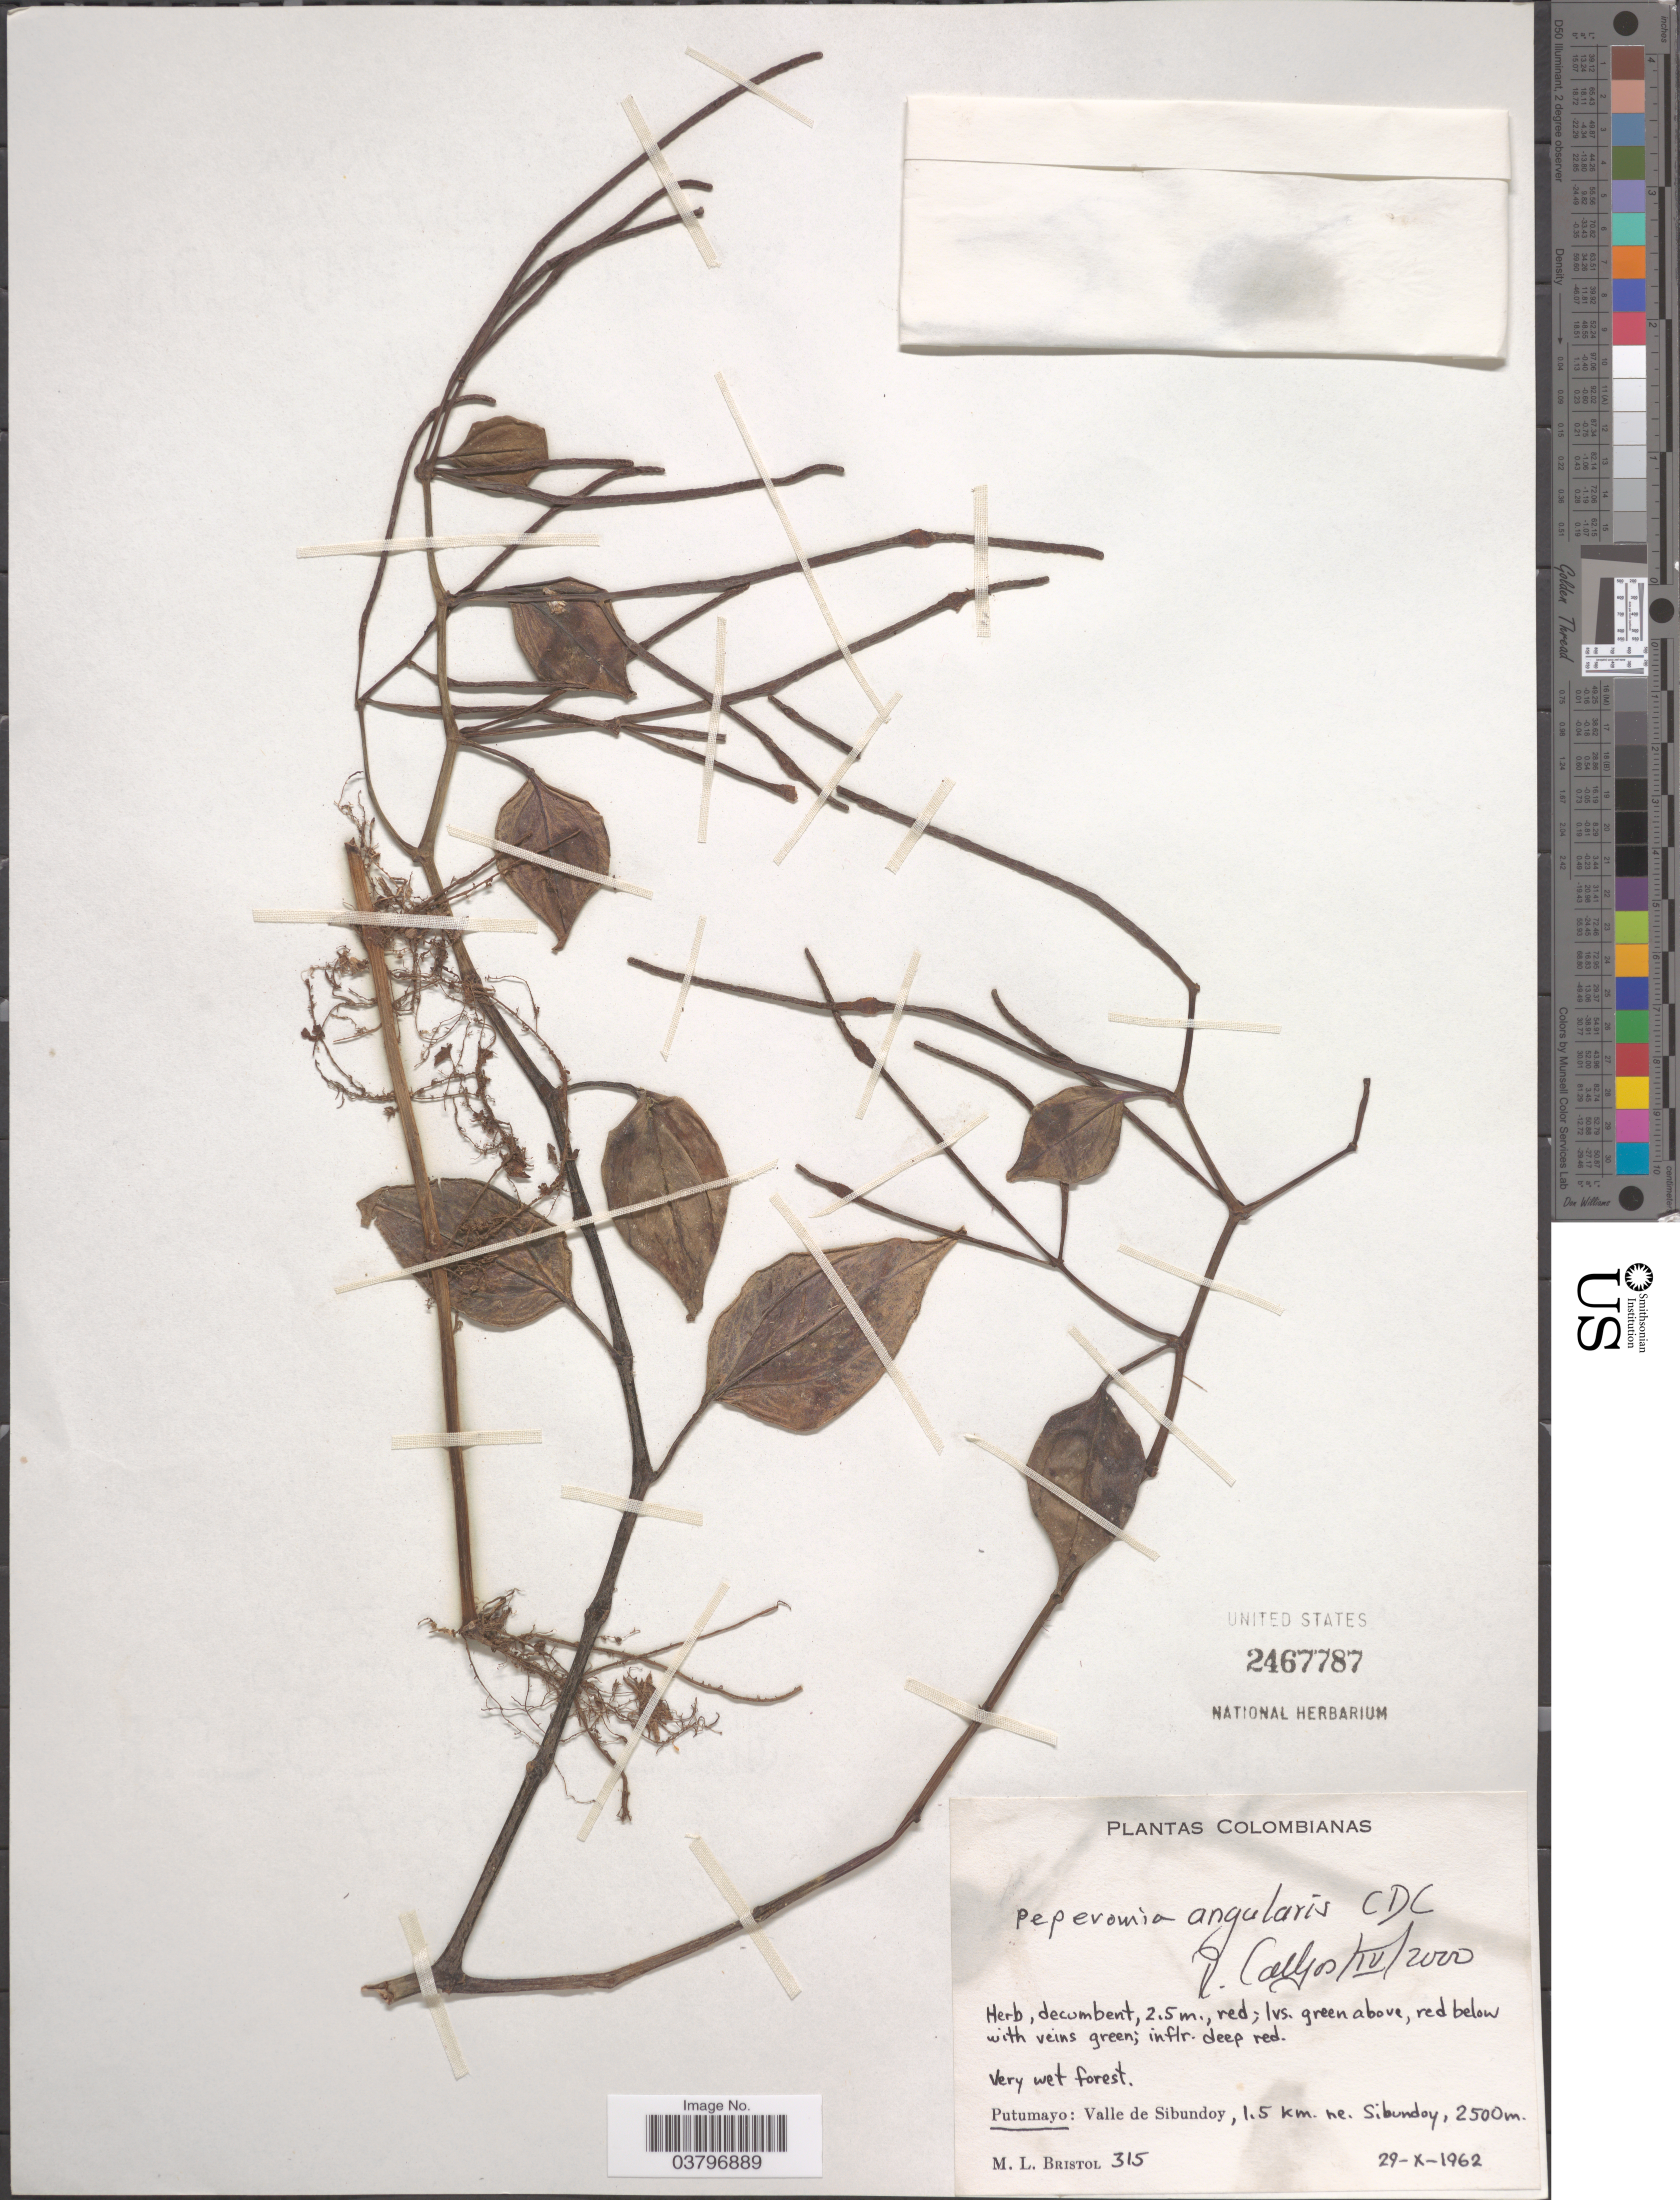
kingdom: Plantae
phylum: Tracheophyta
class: Magnoliopsida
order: Piperales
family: Piperaceae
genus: Peperomia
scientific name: Peperomia angularis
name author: C. DC.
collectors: M. L. Bristol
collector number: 315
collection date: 1962-10-29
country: Colombia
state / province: Putumayo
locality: Valle de Sibundoy, 1.5 km. ne. Sibundoy.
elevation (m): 2500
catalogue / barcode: US 2467787